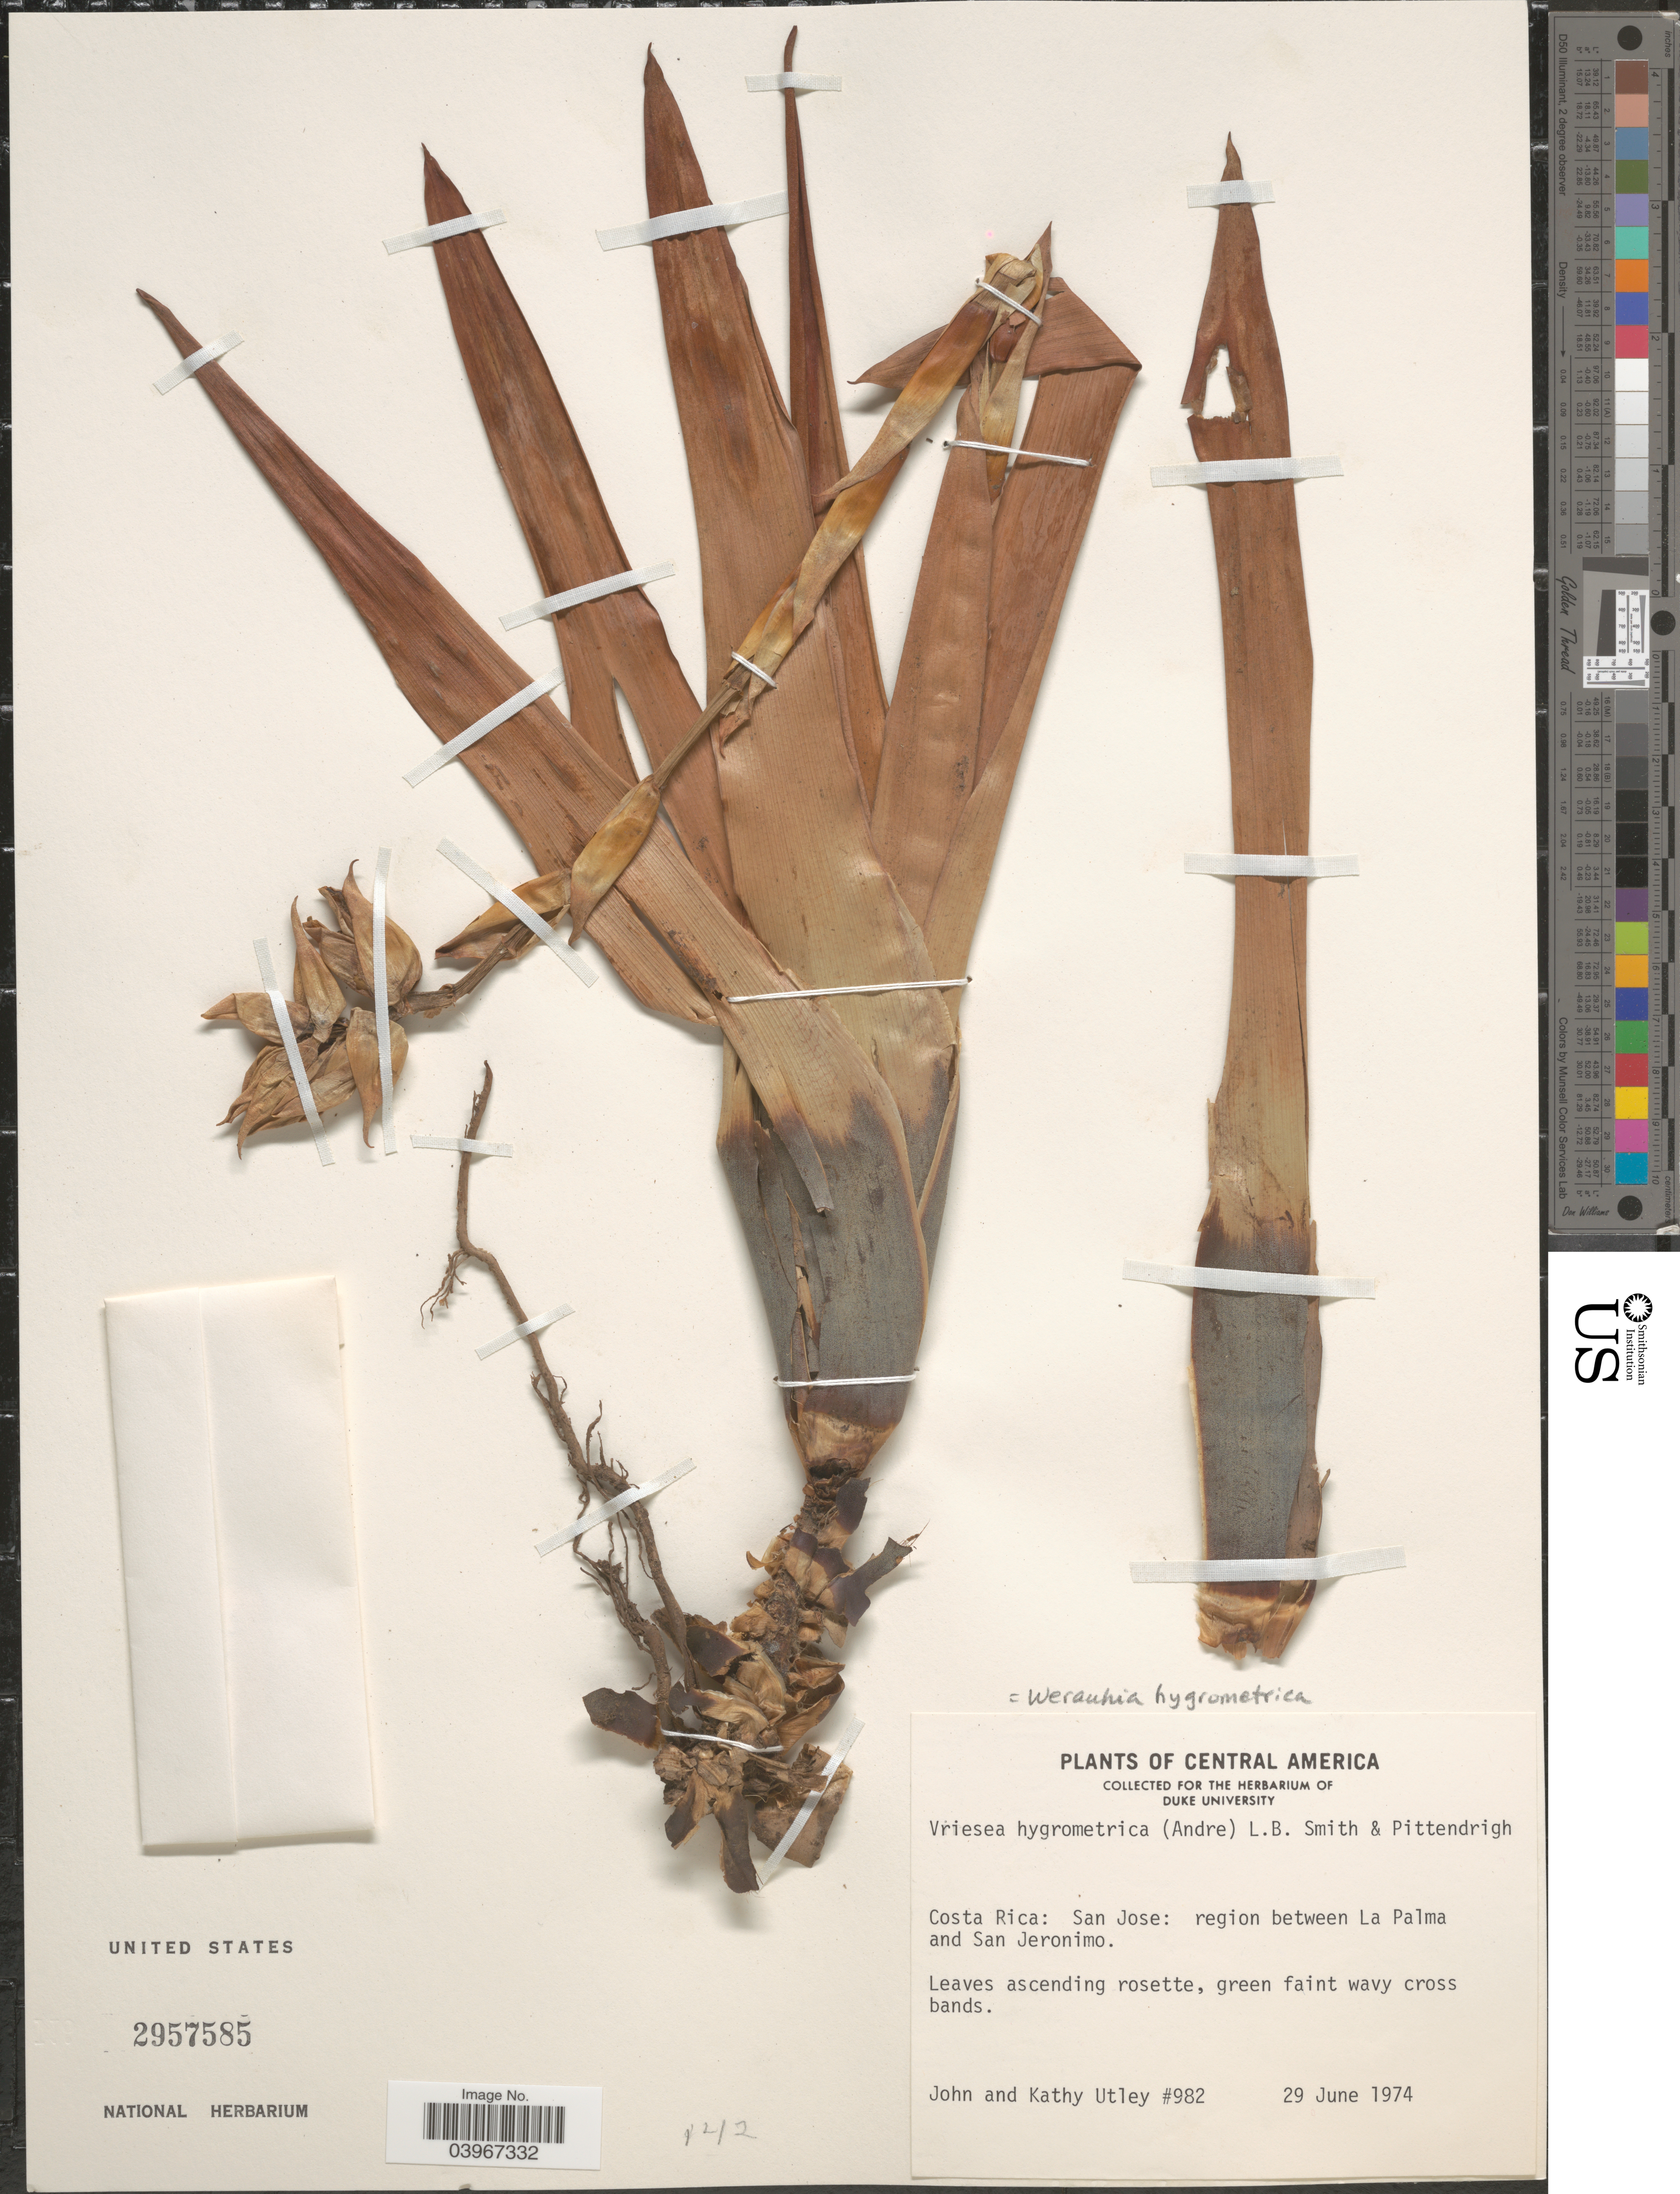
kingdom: Plantae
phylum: Tracheophyta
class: Liliopsida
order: Poales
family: Bromeliaceae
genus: Werauhia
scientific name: Werauhia hygrometrica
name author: (André) J.R. Grant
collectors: J. F. Utley & K. Burt-Utley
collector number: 982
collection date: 1974-06-29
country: Costa Rica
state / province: San José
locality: Region between La Palma and San Jeronimo.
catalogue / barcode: US 2957585